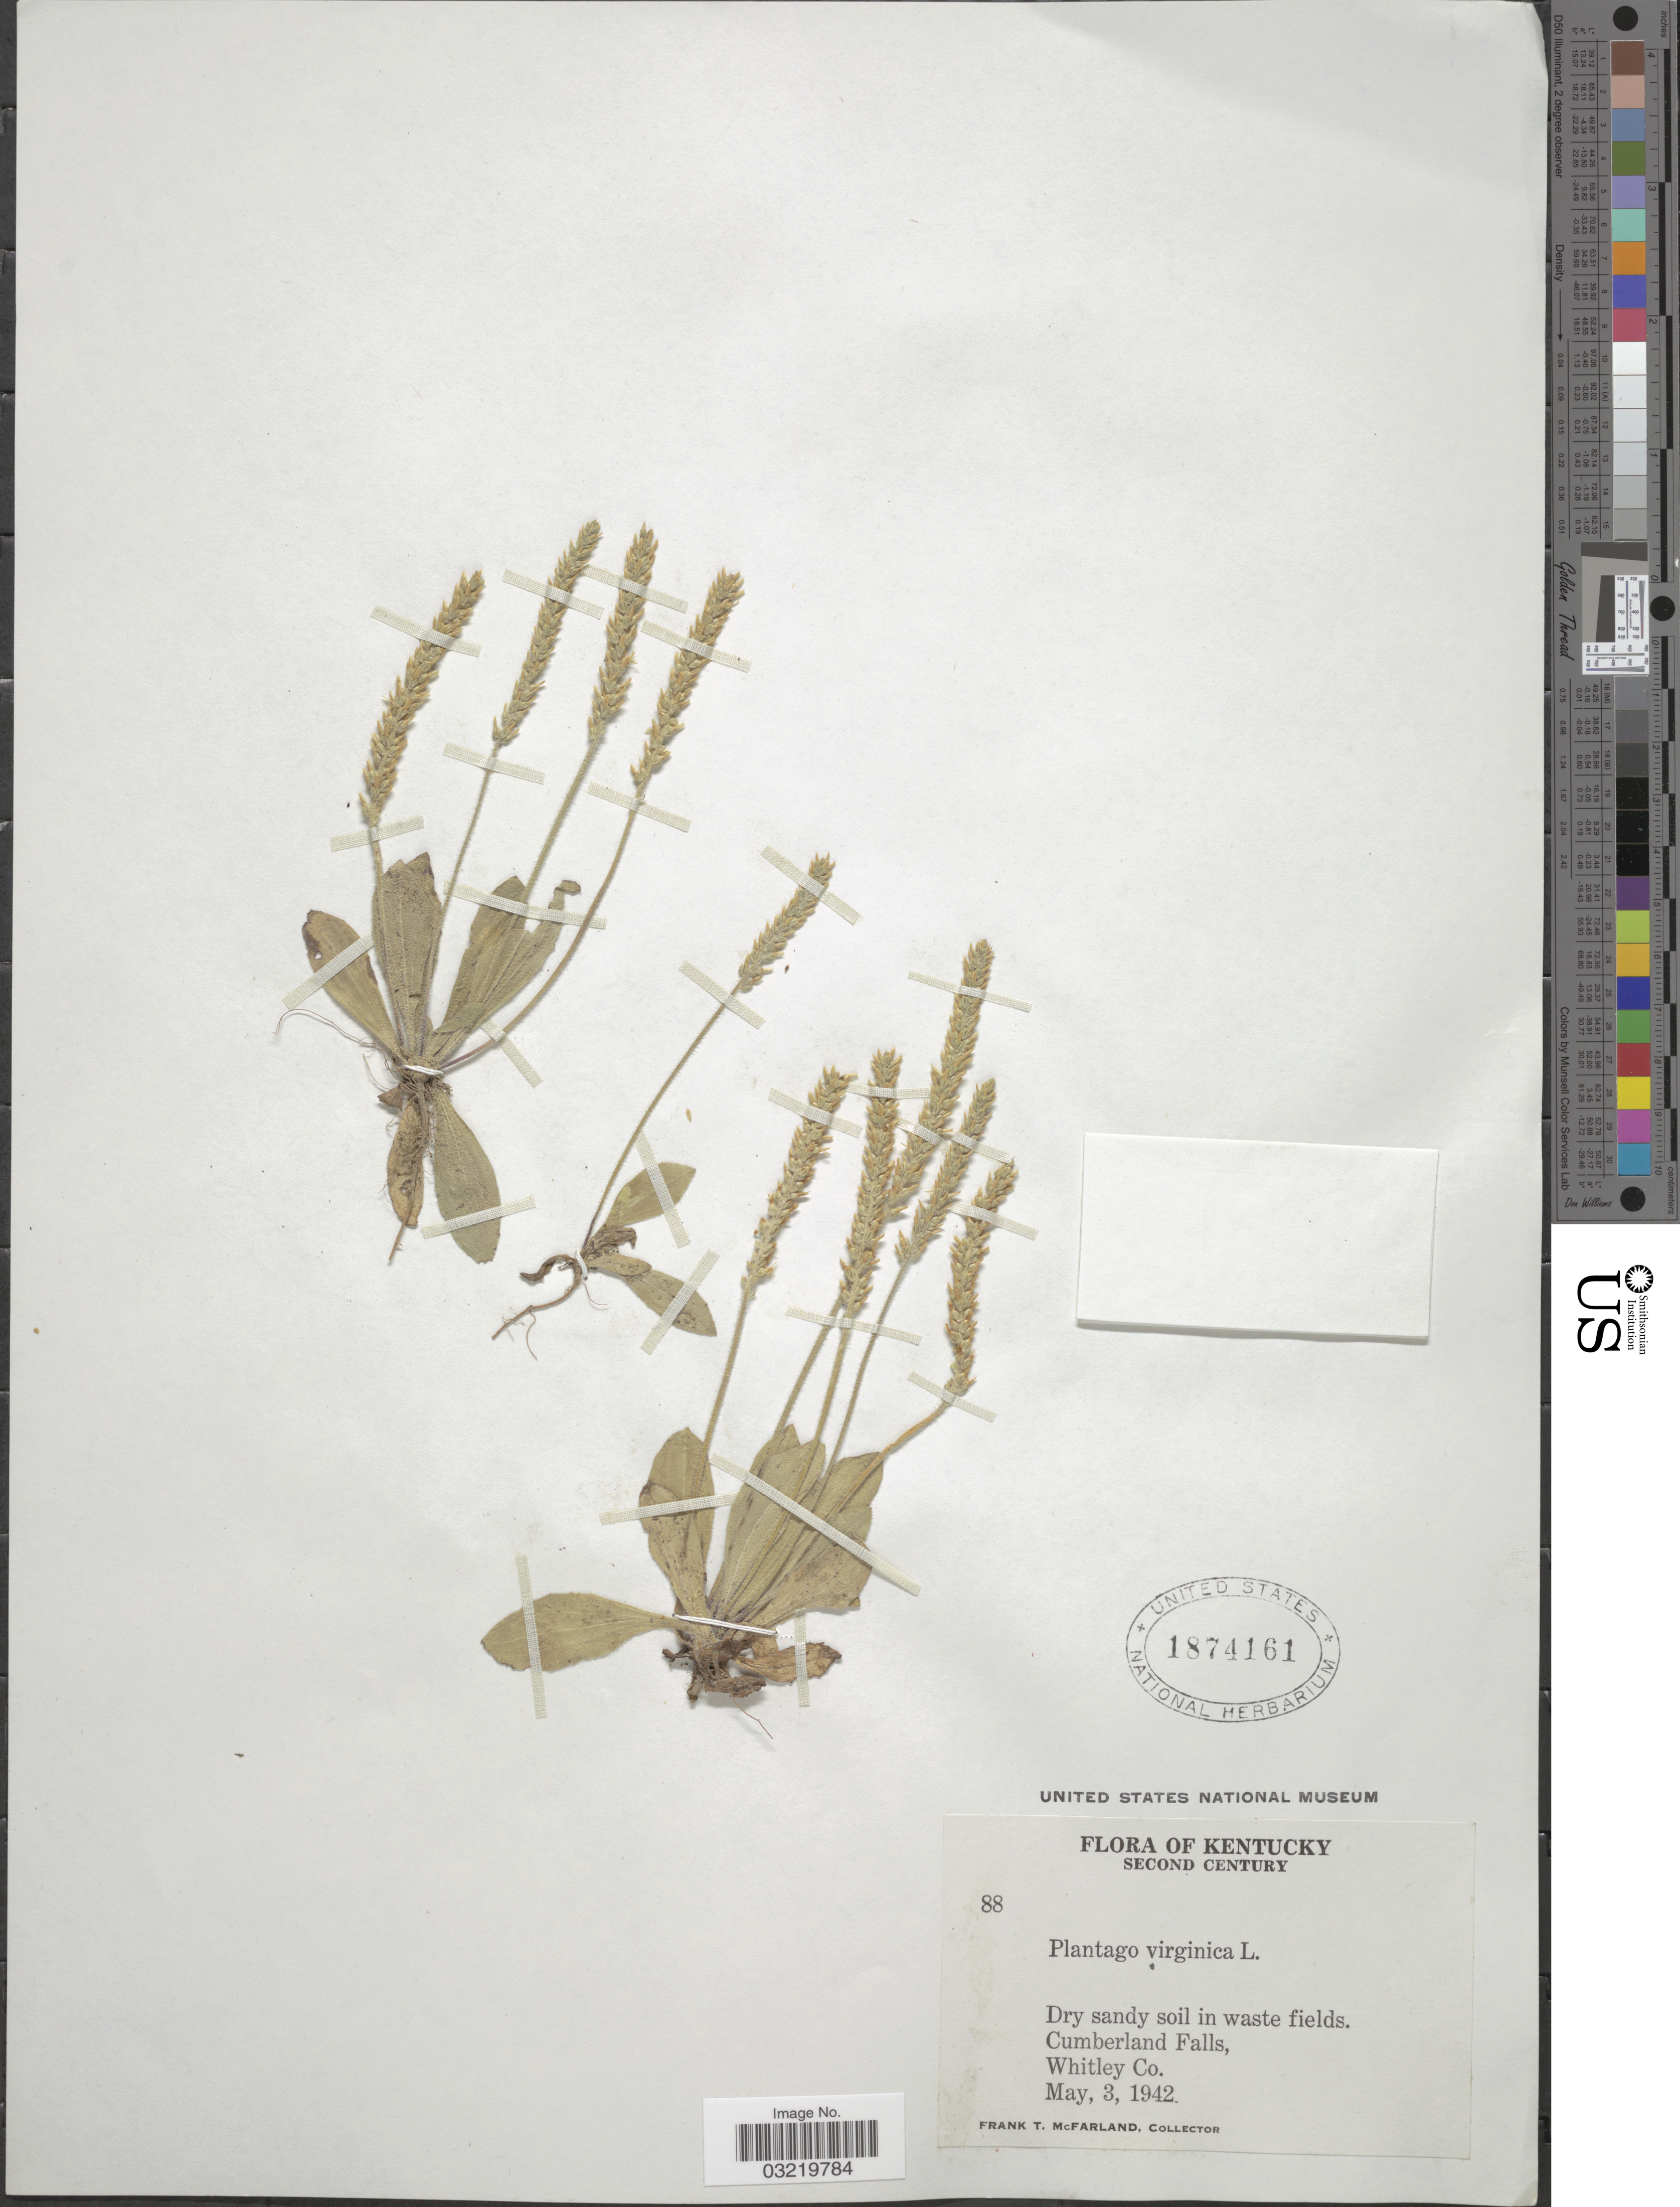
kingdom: Plantae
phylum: Tracheophyta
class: Magnoliopsida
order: Lamiales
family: Plantaginaceae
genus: Plantago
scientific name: Plantago virginica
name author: L.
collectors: F. McFarland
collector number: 88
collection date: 1942-05-03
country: United States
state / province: Kentucky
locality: Second Century, Cumberland Falls, Whitley Co.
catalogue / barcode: US 1874161